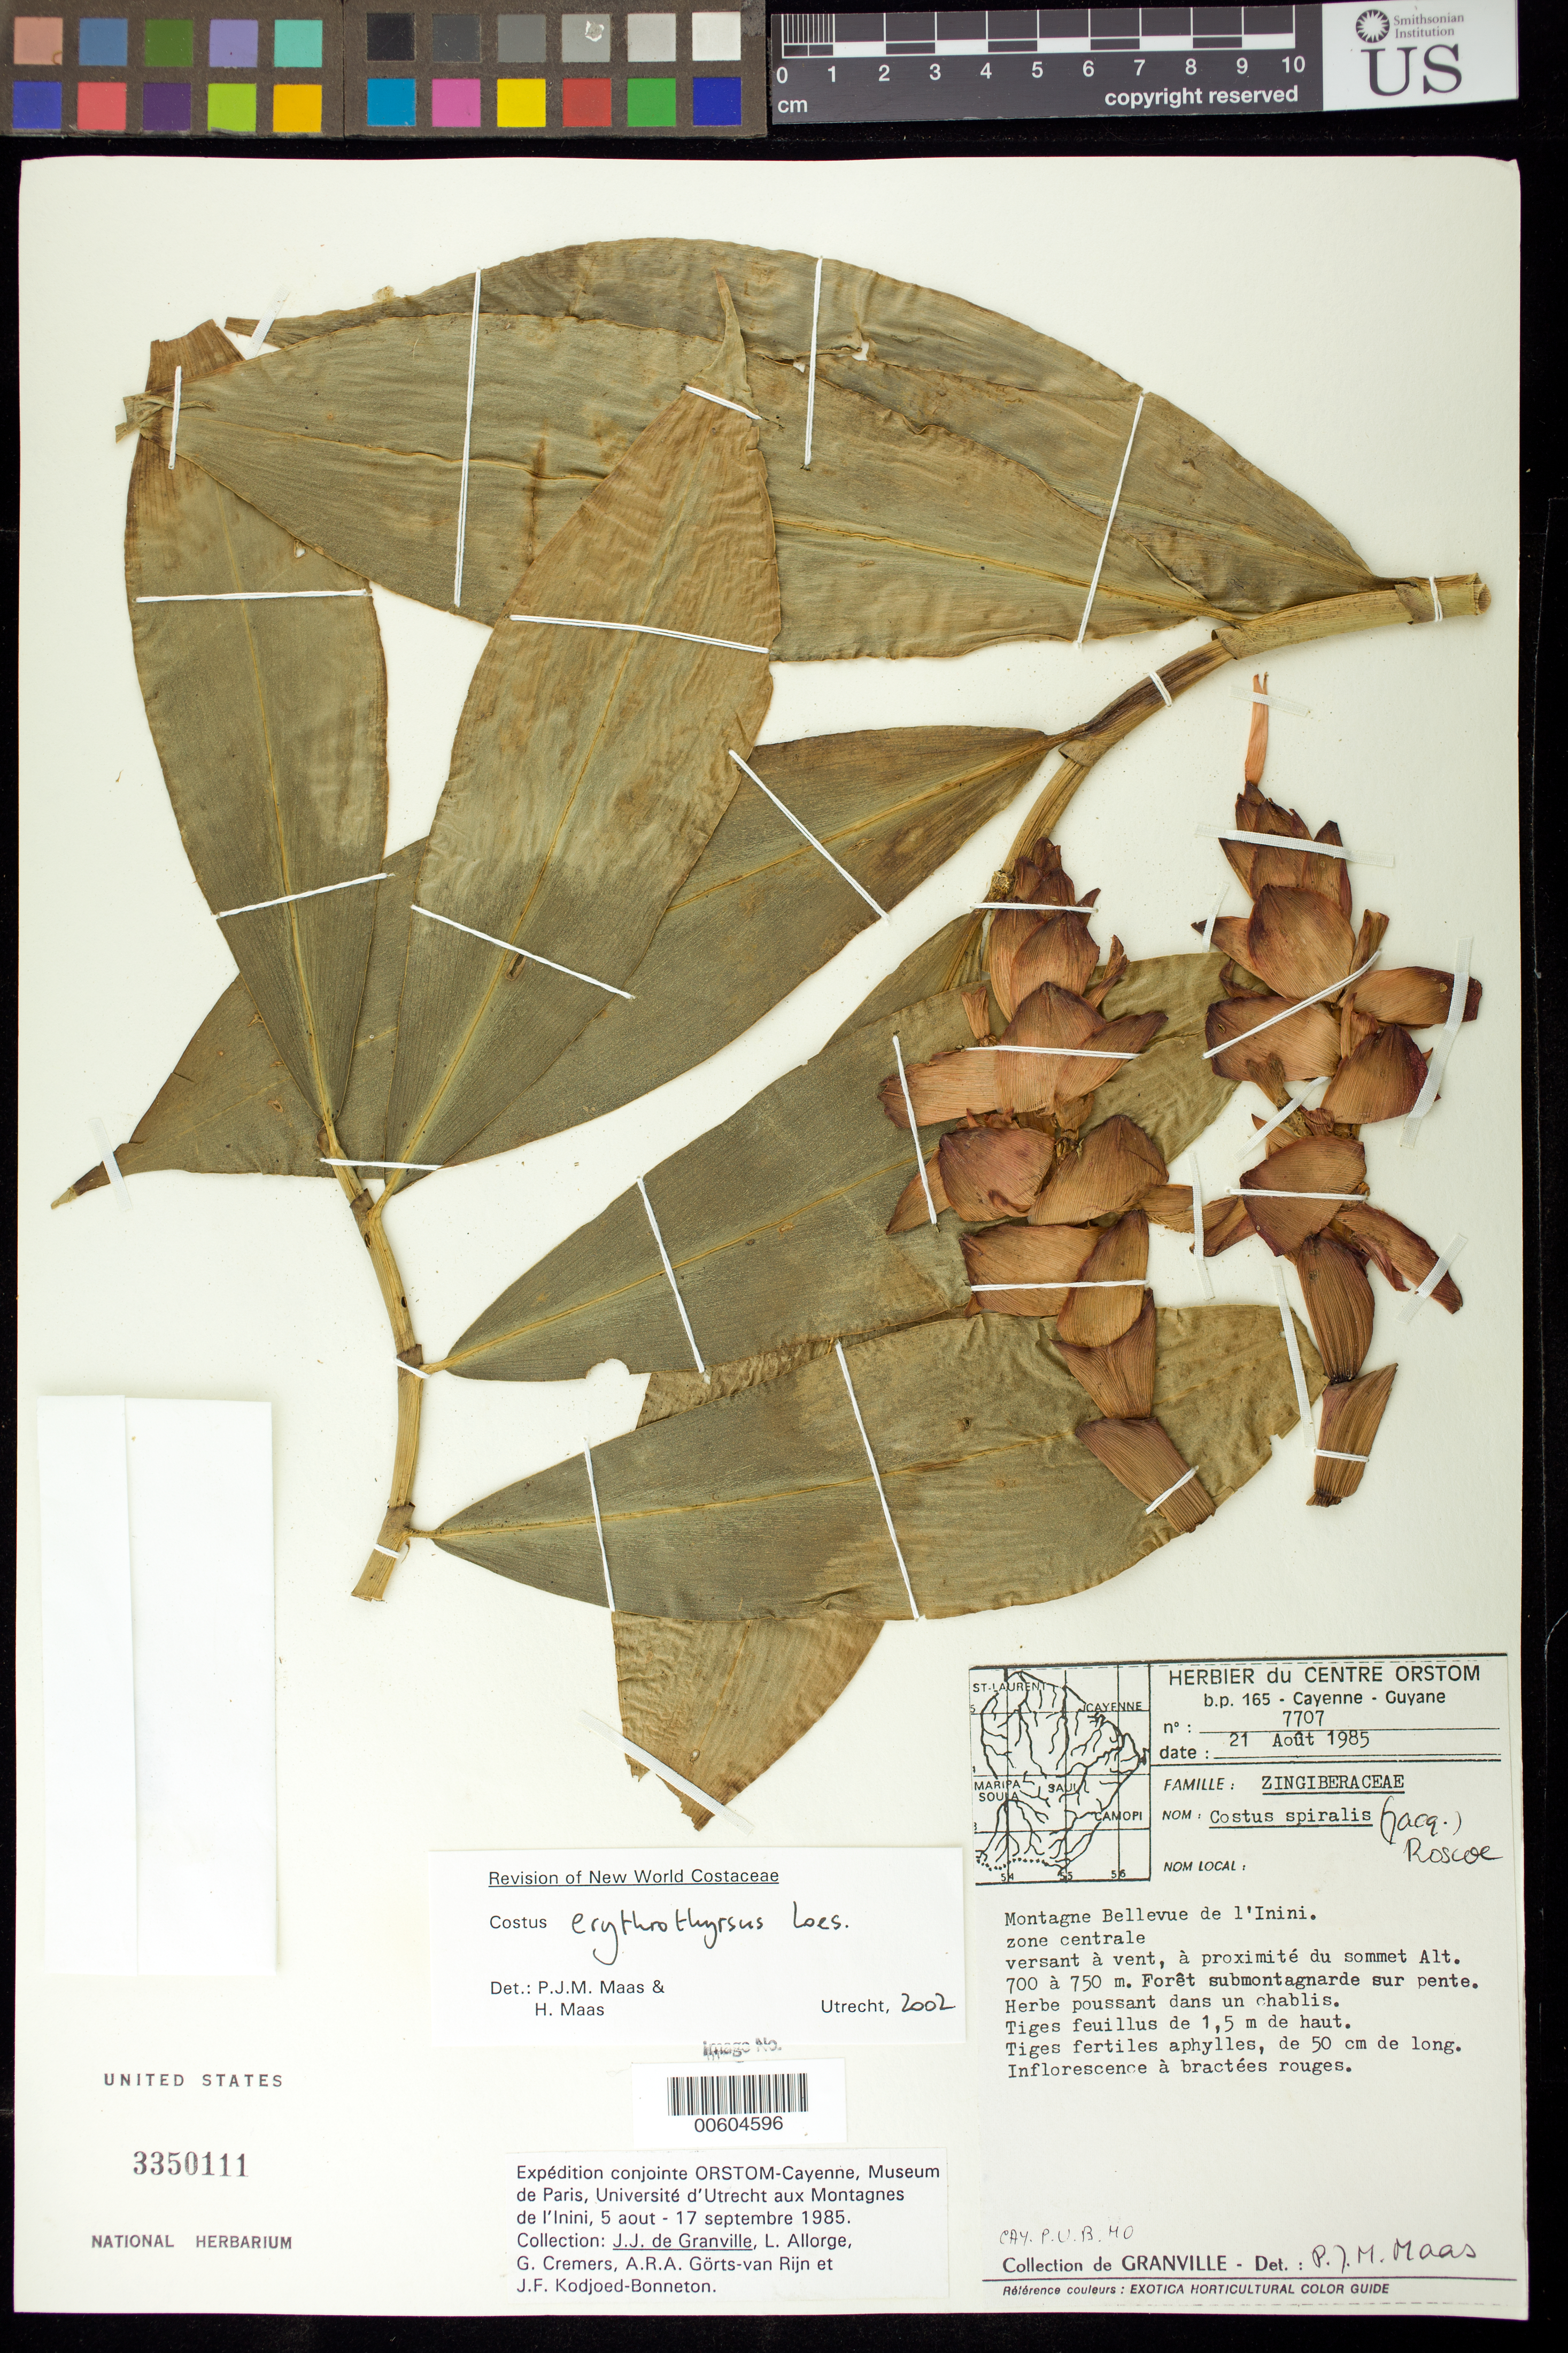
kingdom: Plantae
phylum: Tracheophyta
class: Liliopsida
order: Zingiberales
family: Costaceae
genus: Costus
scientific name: Costus erythrothyrsus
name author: Loes.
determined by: Maas, Paul J.; Maas, H.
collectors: J.-J. de Granville, L. Allorge, G. Cremers, A. .R. A. Görts-van Rijn & J. Kodjoed-Bonneton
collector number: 7707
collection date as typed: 21-Aug-85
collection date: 1985-08-21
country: French Guiana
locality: Montagnes Bellevue de l'Inini, zone centrale, versant á vent, au proximité du sommet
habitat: Forêt submontagnarde sur pente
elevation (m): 700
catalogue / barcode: US 3350111